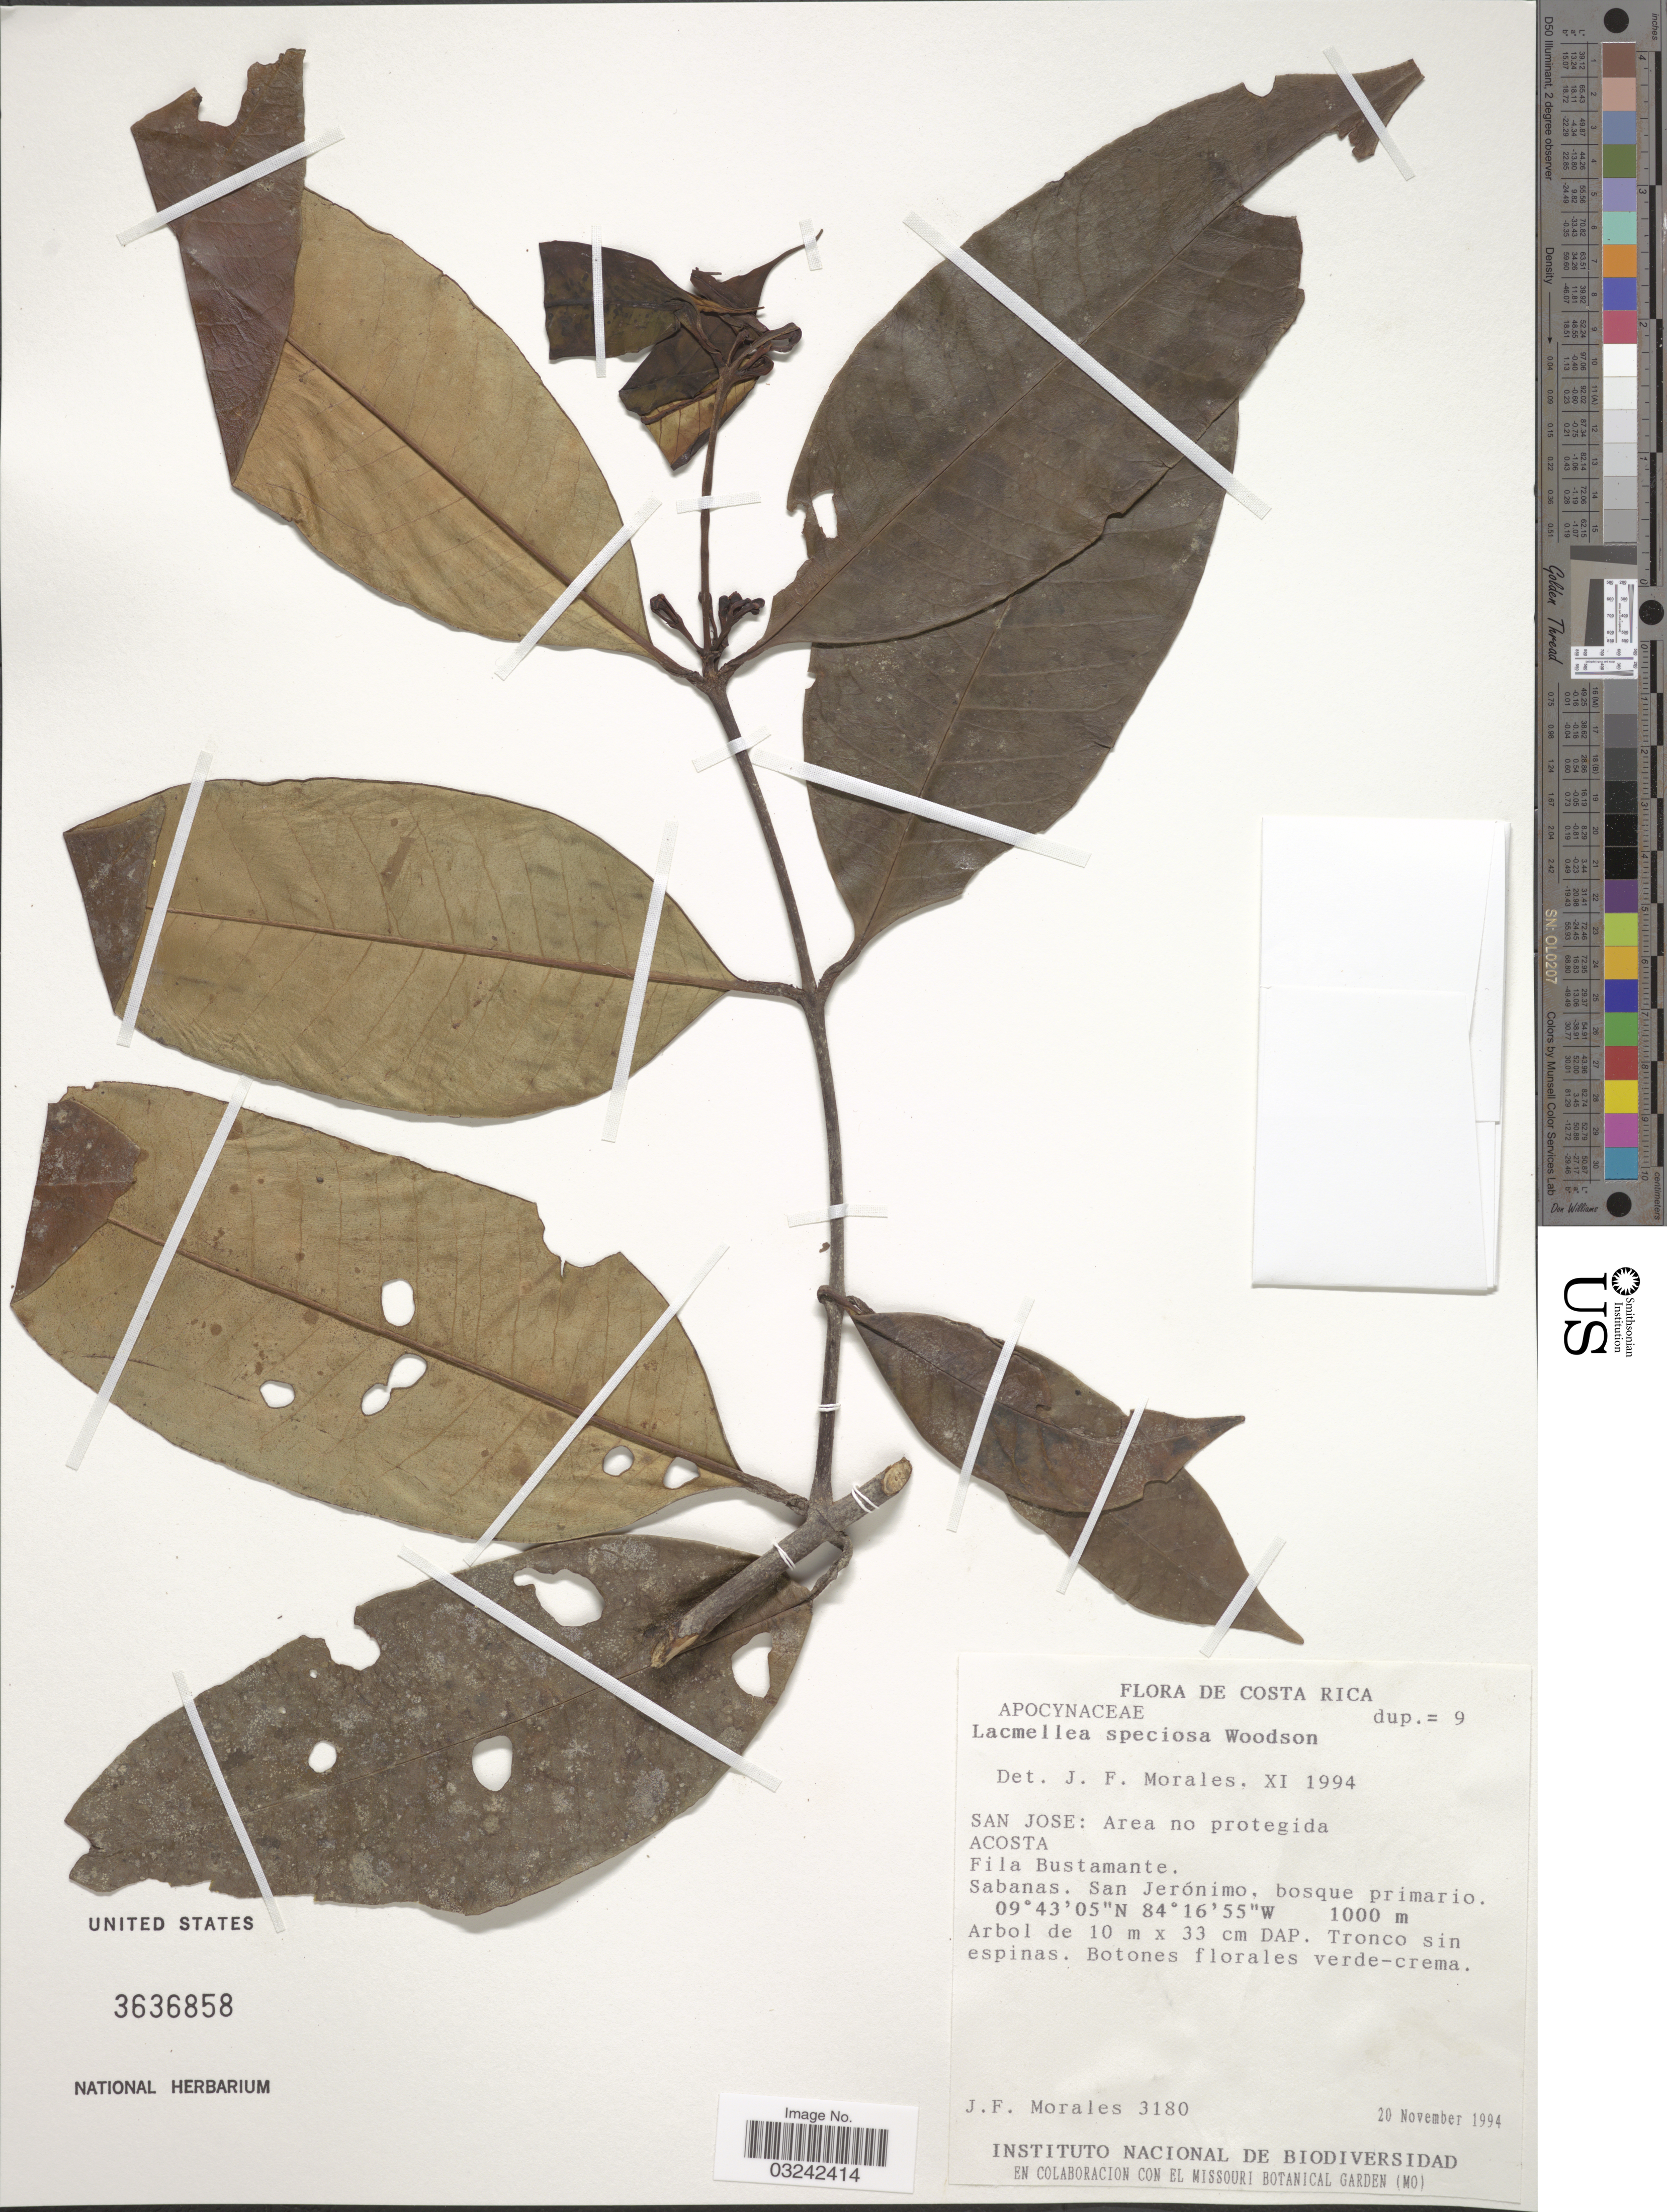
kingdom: Plantae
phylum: Tracheophyta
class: Magnoliopsida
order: Gentianales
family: Apocynaceae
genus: Lacmellea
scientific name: Lacmellea speciosa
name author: Woodson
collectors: J. Morales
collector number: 3180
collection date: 1994-11-20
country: Costa Rica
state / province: San José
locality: Area no protegida. Acosta. Fila Bustamante. Sabanas. San Jerónimo.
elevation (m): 1000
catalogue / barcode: US 3636858